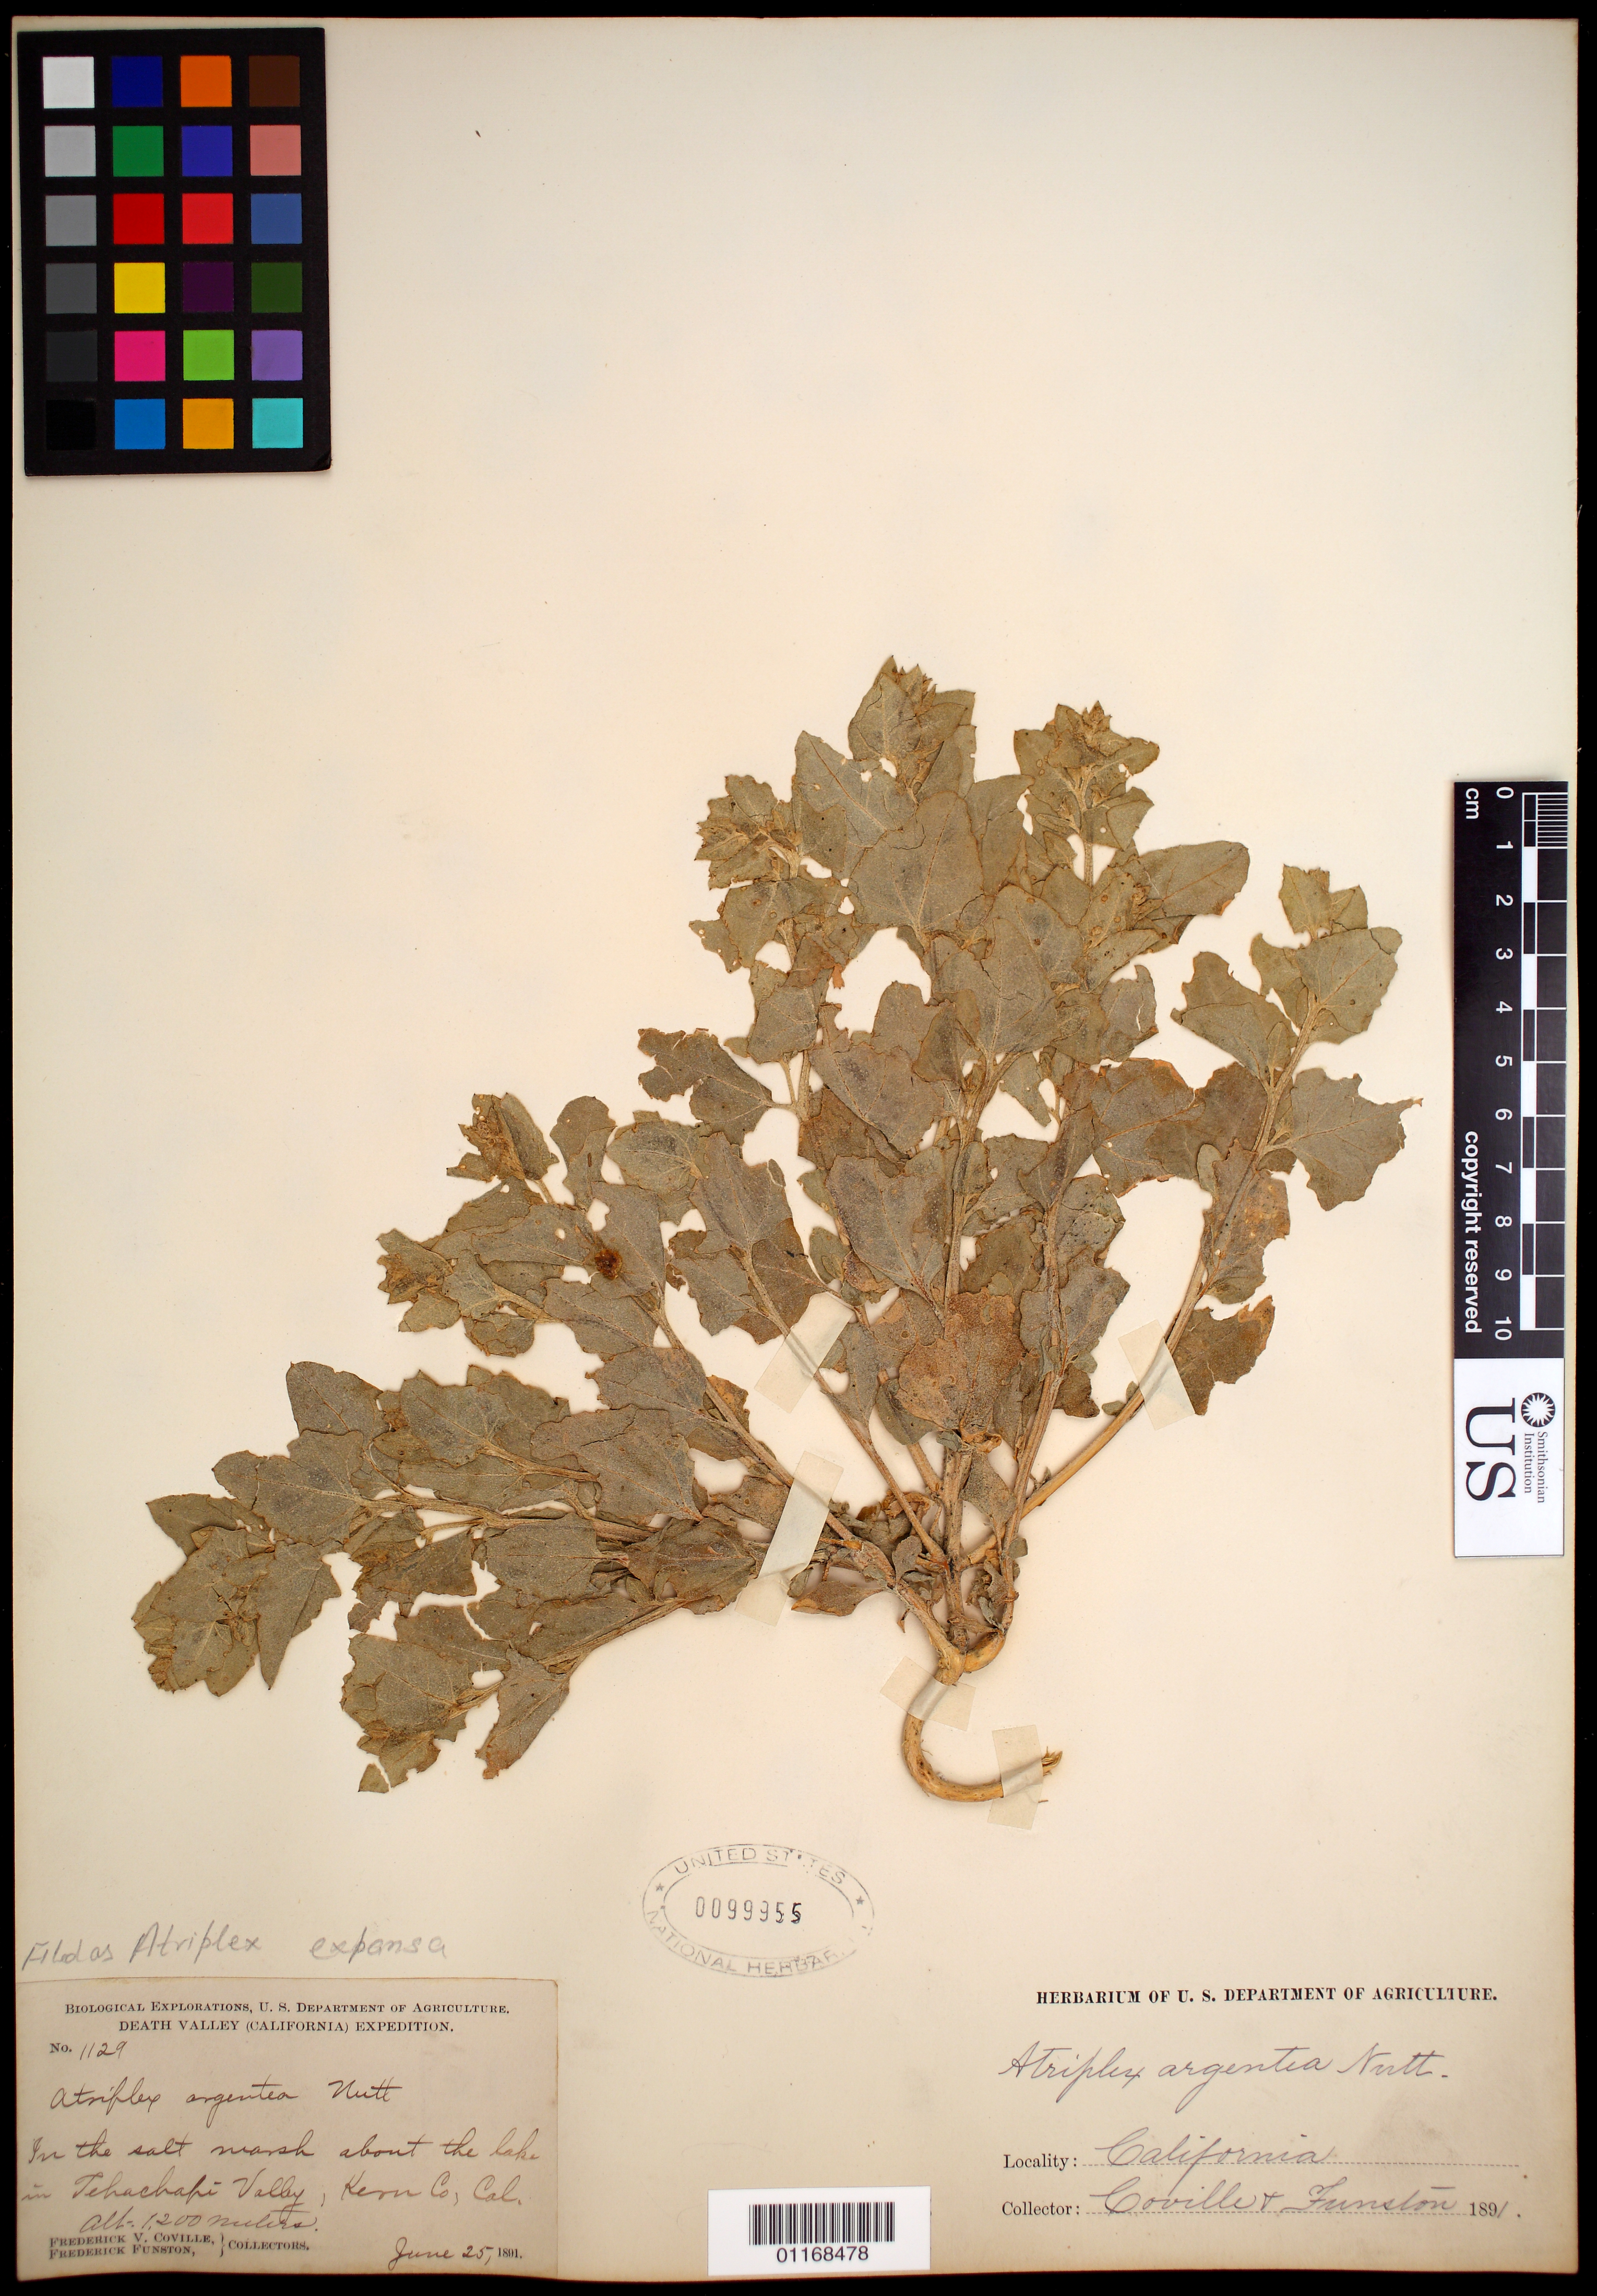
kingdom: Plantae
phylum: Tracheophyta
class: Magnoliopsida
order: Caryophyllales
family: Amaranthaceae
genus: Atriplex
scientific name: Atriplex expansa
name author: S. Watson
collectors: F. V. Coville & F. Funston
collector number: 1129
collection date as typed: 25 Jun 1891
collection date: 1891-06-25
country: United States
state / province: California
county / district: Kern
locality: About the lake in Tehachapi Valley.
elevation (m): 1200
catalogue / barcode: US 99955